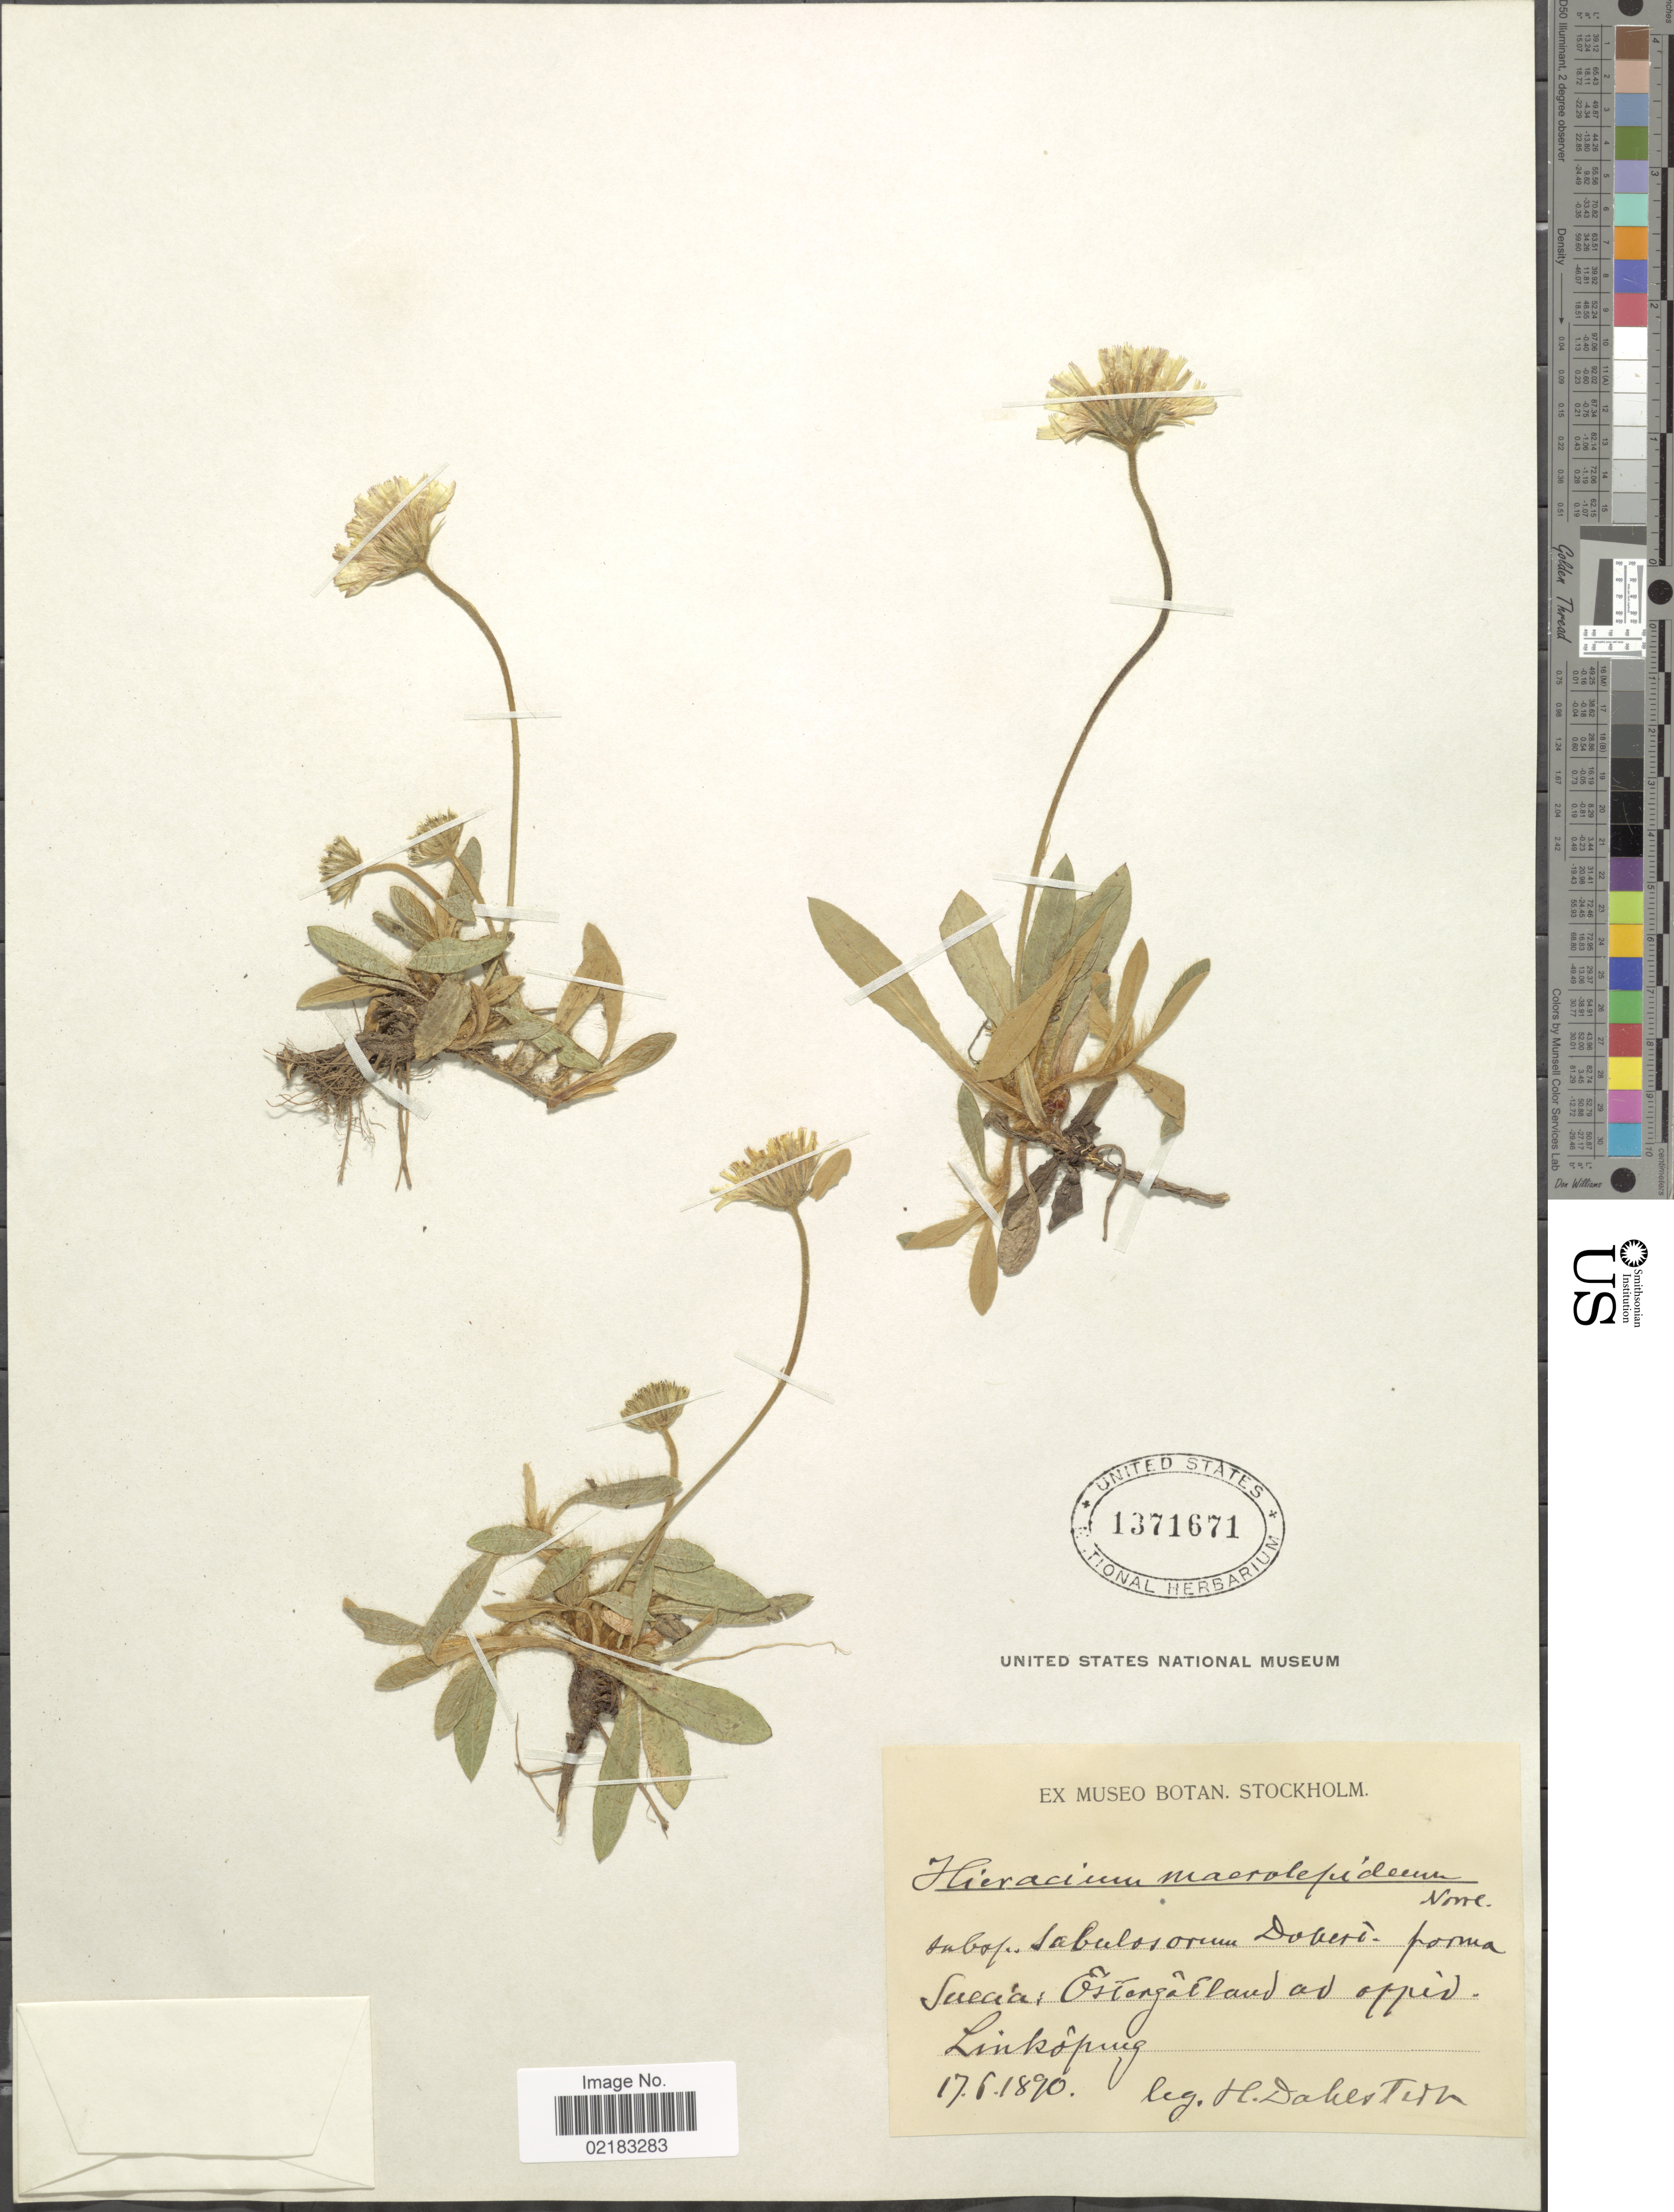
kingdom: Plantae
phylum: Tracheophyta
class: Magnoliopsida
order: Asterales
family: Asteraceae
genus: Pilosella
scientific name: Pilosella peleteriana subsp. subpeleteriana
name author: (Näg. & Peter) P. D. Sell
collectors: H. G. Dahlstedt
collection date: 1890-06-17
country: Sweden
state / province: Östergötland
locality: Suecia: Ostorgotland ad oppid. Linkoping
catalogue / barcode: US 1371671